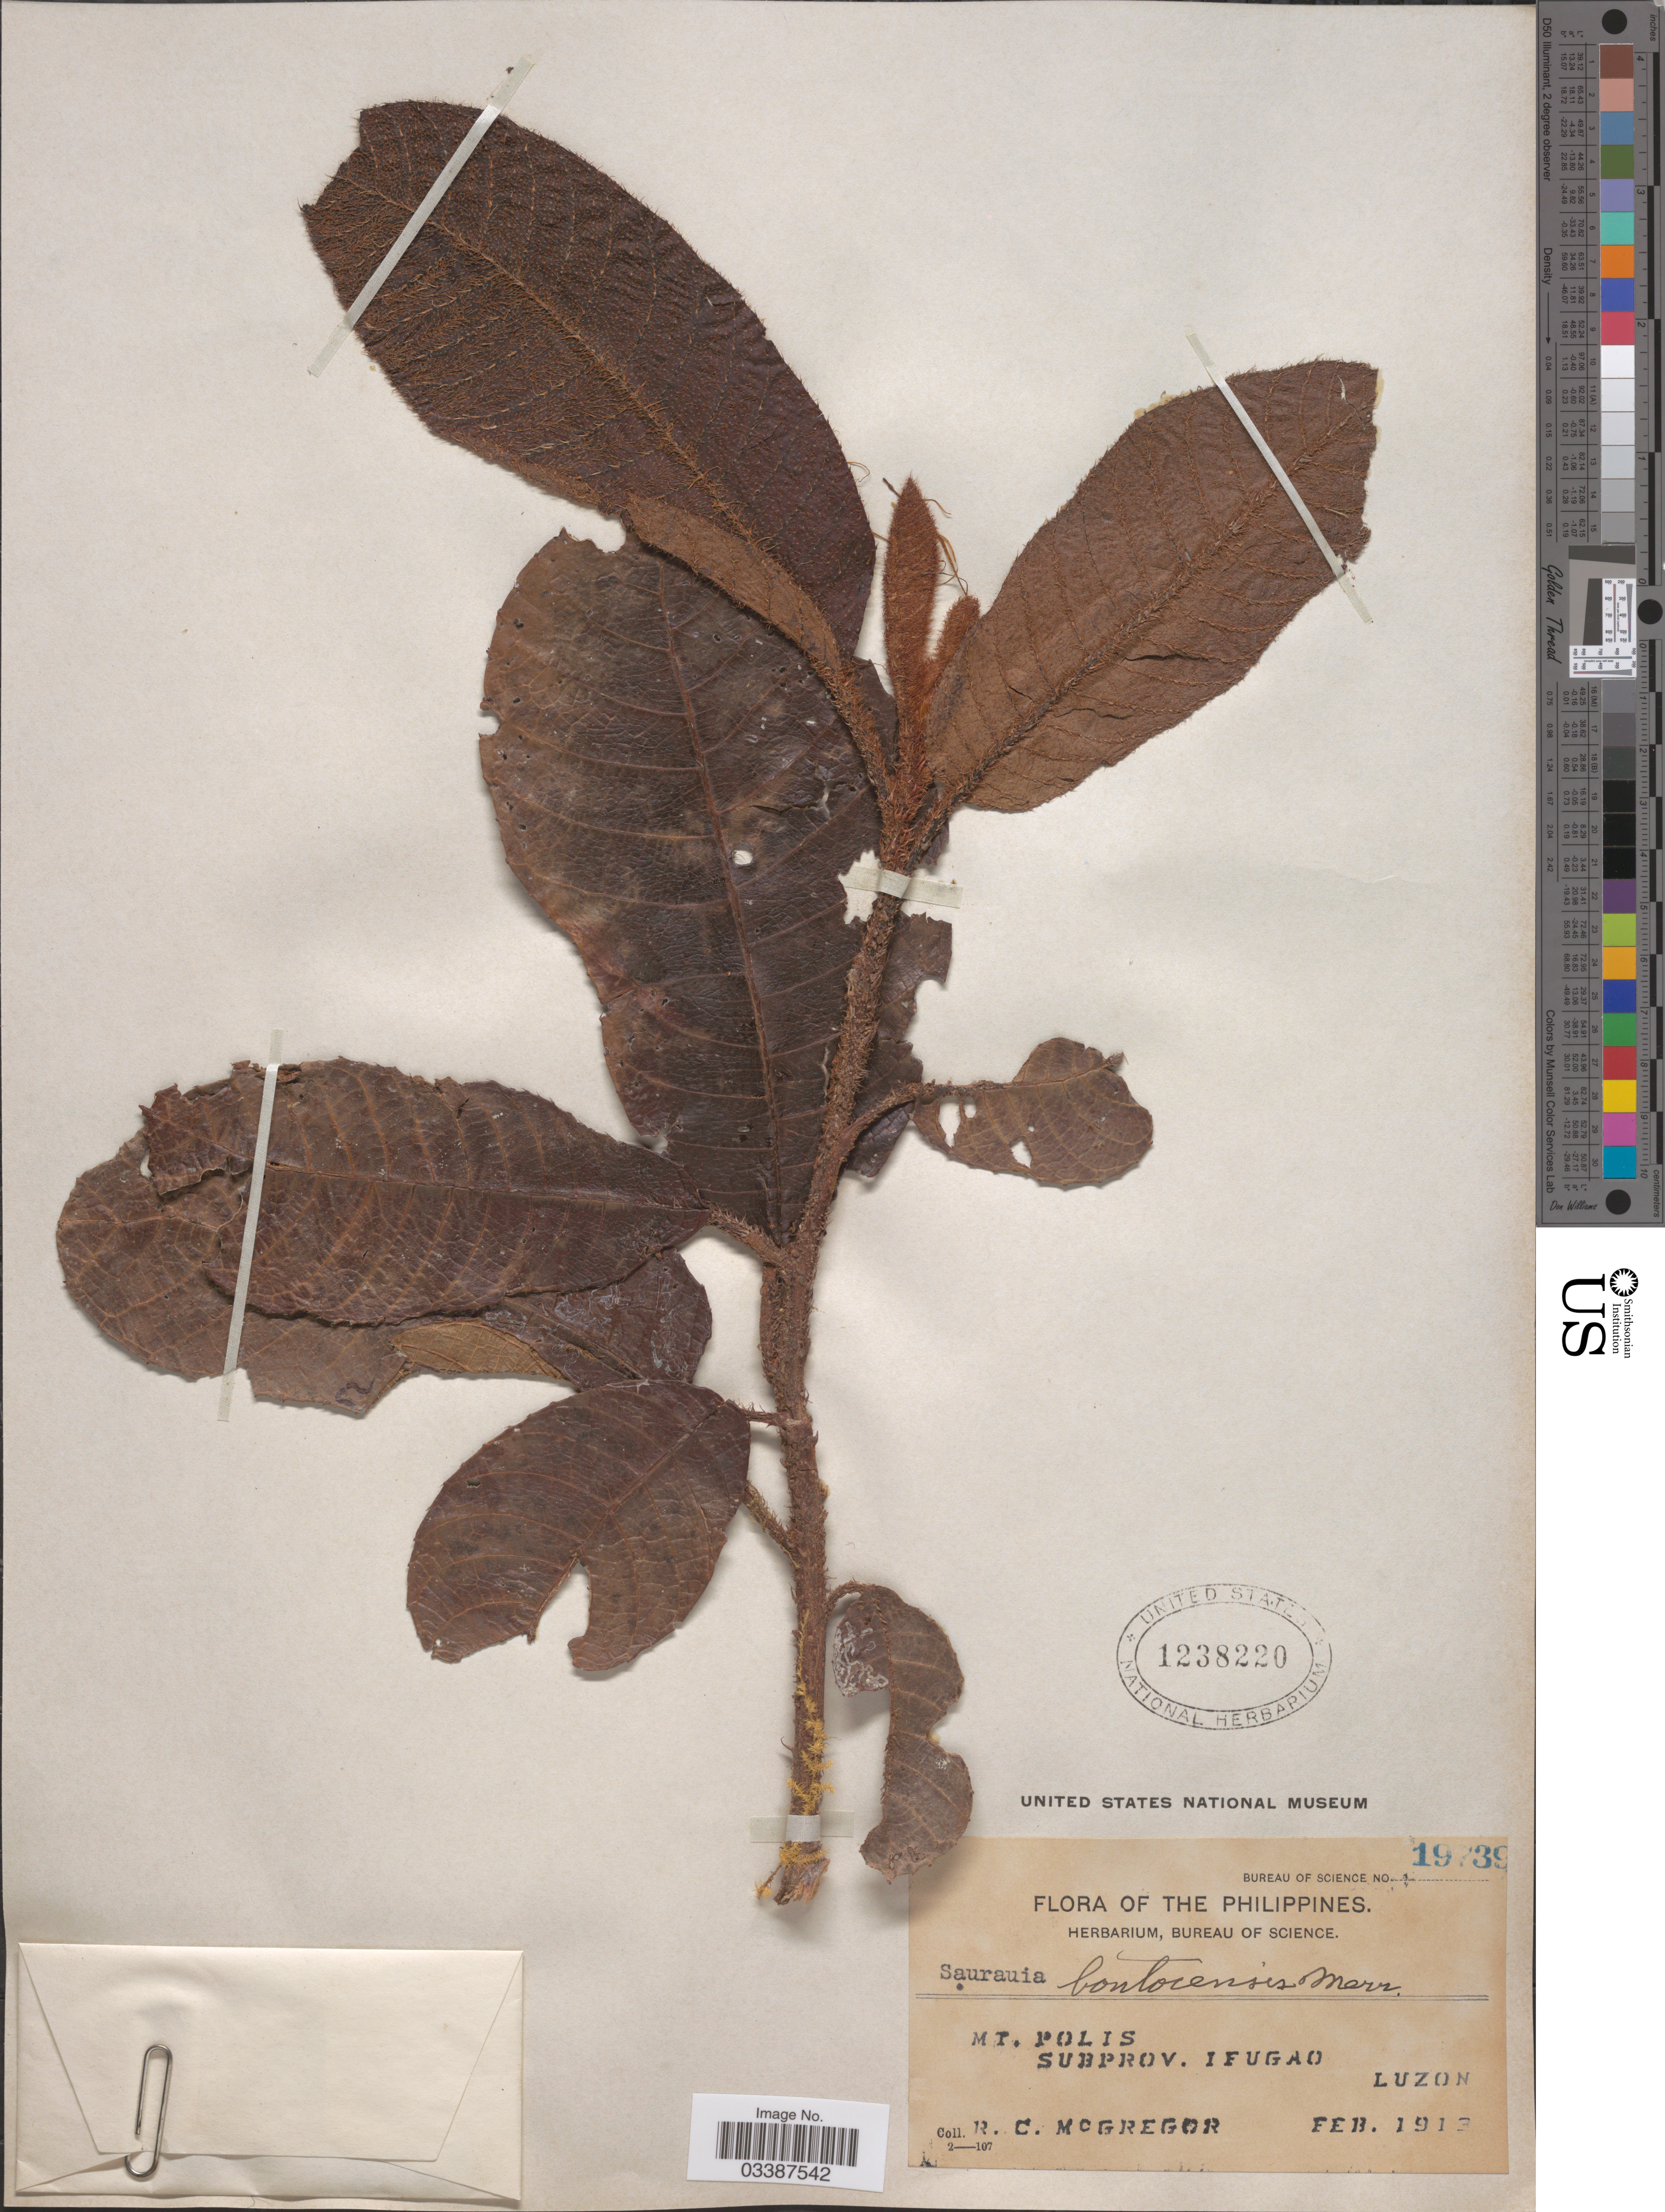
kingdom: Plantae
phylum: Tracheophyta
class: Magnoliopsida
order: Ericales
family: Actinidiaceae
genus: Saurauia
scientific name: Saurauia bontocensis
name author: Merr.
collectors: R. C. McGregor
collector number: Bureau of Science 19739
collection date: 1913-02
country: Philippines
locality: Mt. Polis, Subprov. Ifugao, Luzon.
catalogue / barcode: US 1238220